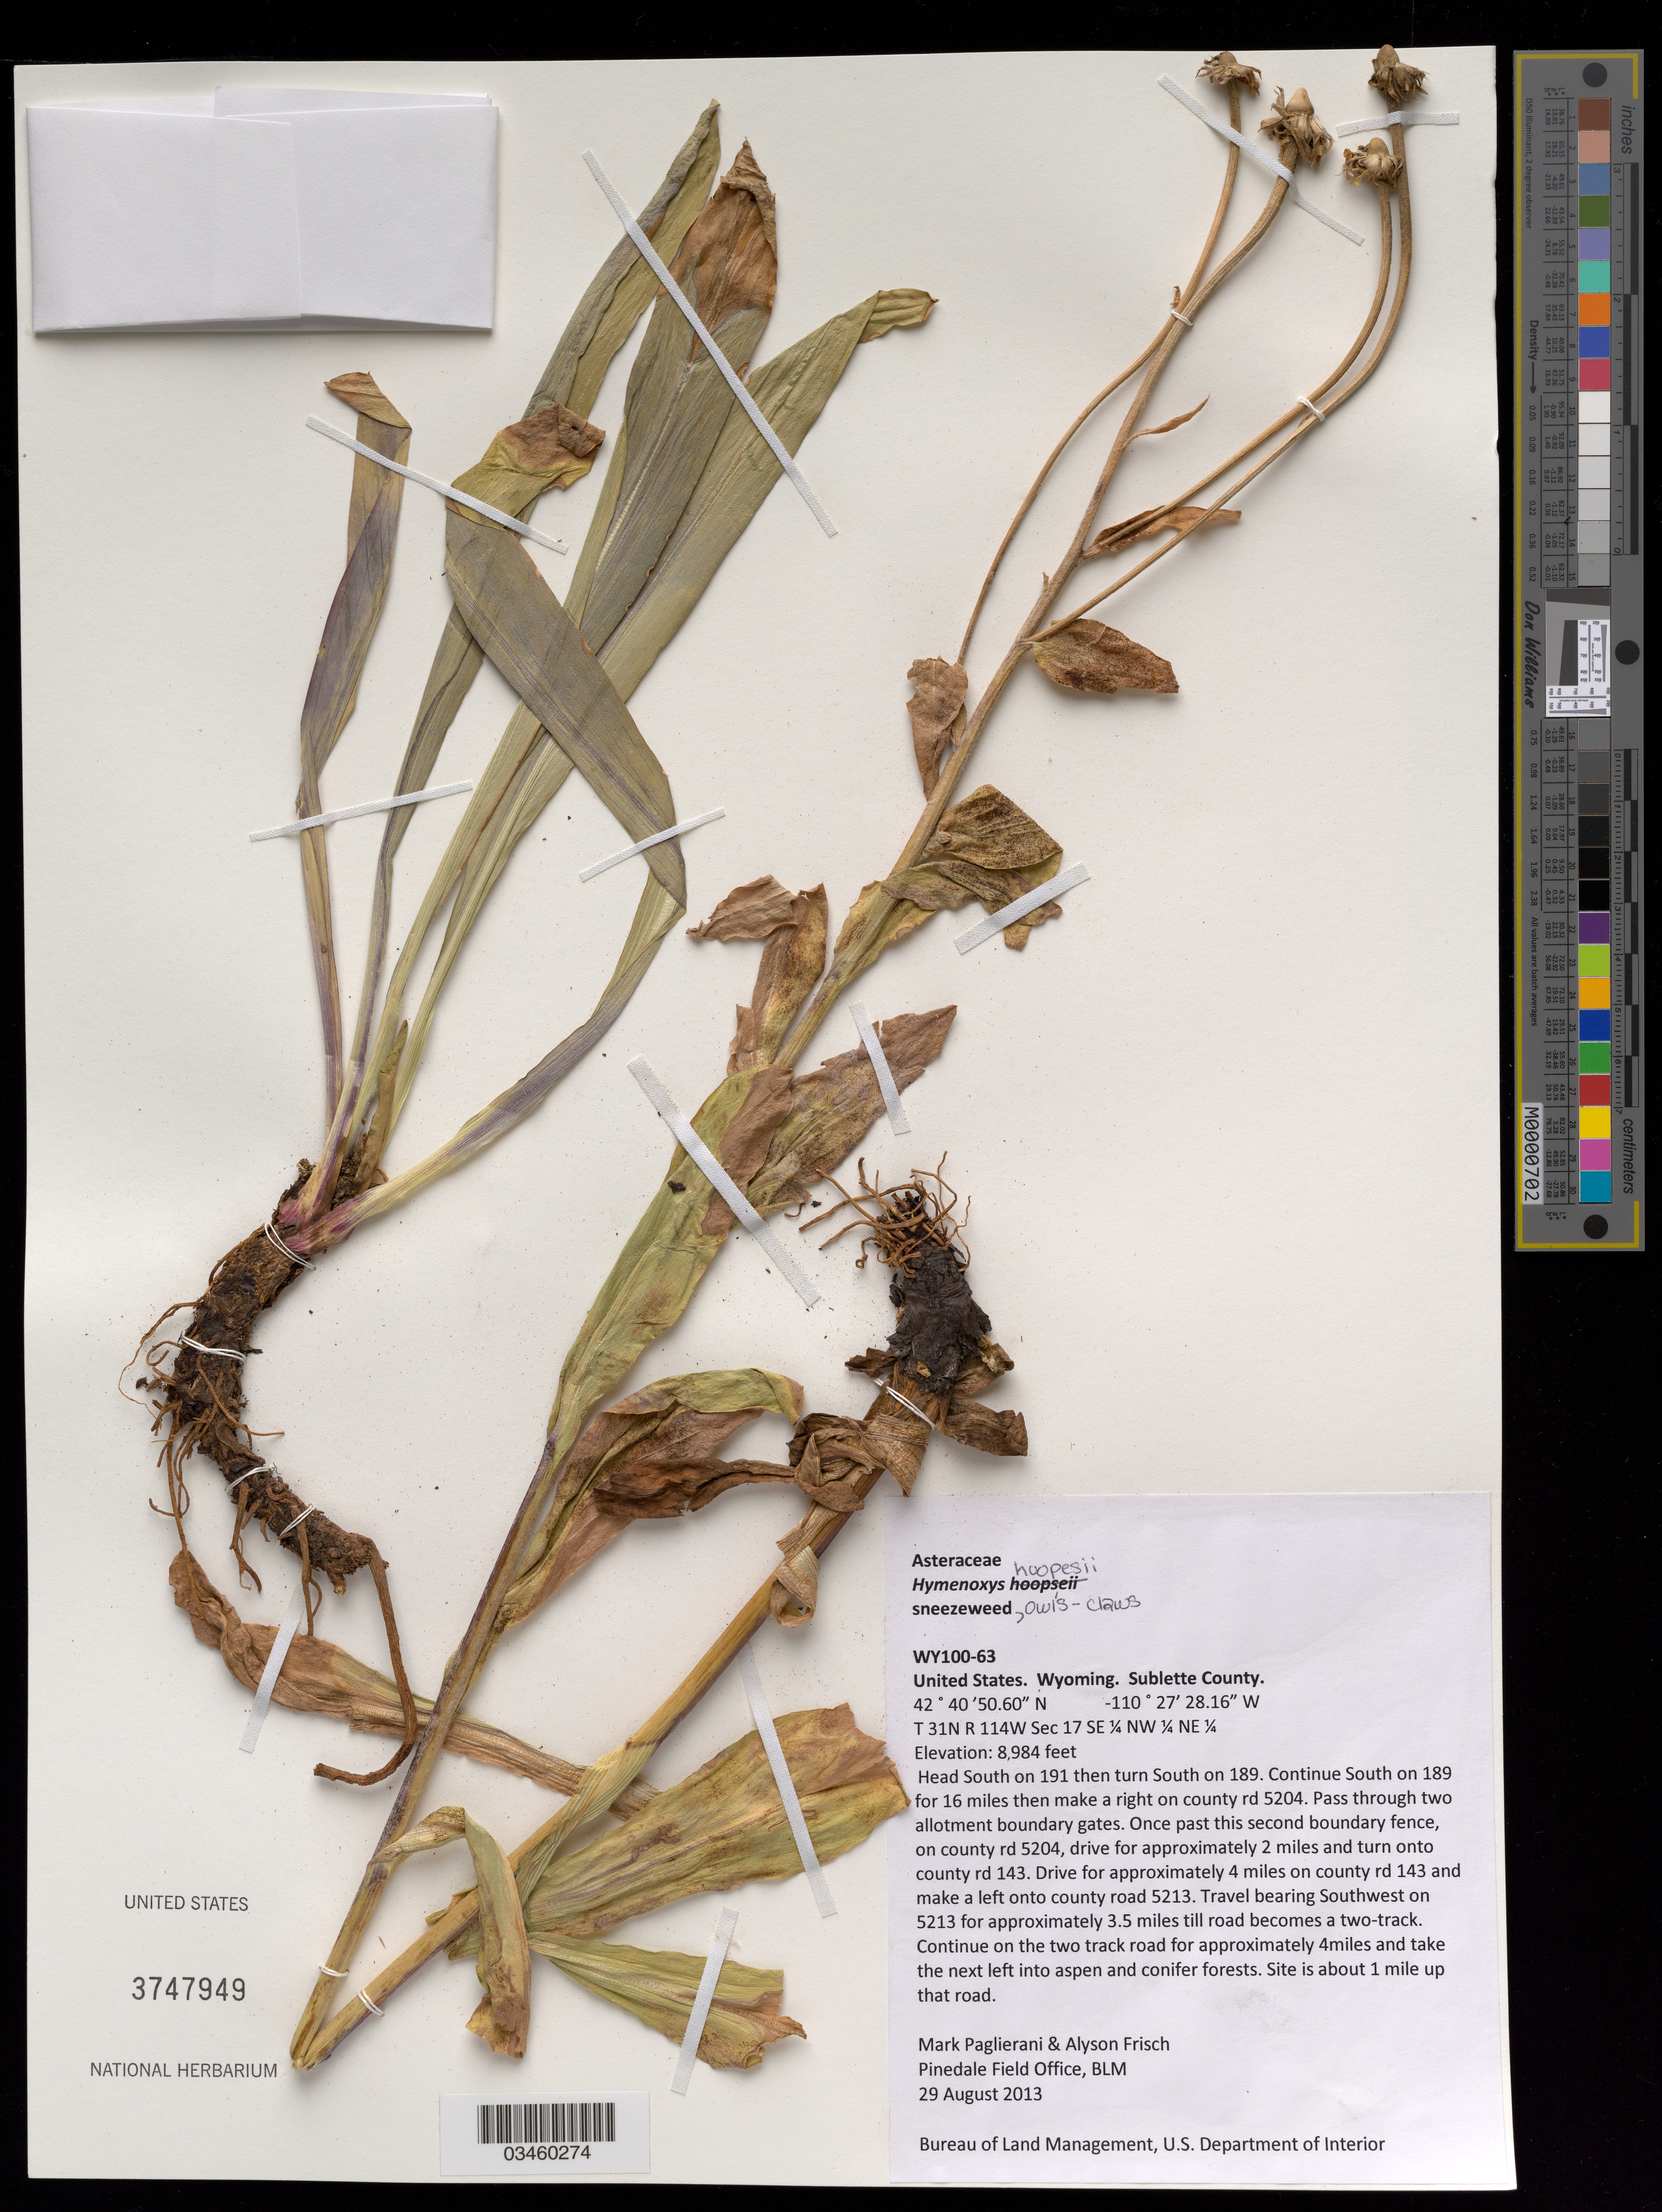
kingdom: Plantae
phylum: Tracheophyta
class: Magnoliopsida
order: Asterales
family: Asteraceae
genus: Hymenoxys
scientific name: Hymenoxys hoopesii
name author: (A. Gray) Bierner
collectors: M. Paglierani & A. Frisch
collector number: WY100-63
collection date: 2013-08-29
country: United States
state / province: Wyoming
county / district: Sublette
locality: SW on 5213 for 3.5 mi till road becomes a two-track.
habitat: MLRA 43B Central Rocky Mtns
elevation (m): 2738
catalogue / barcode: US 3747949